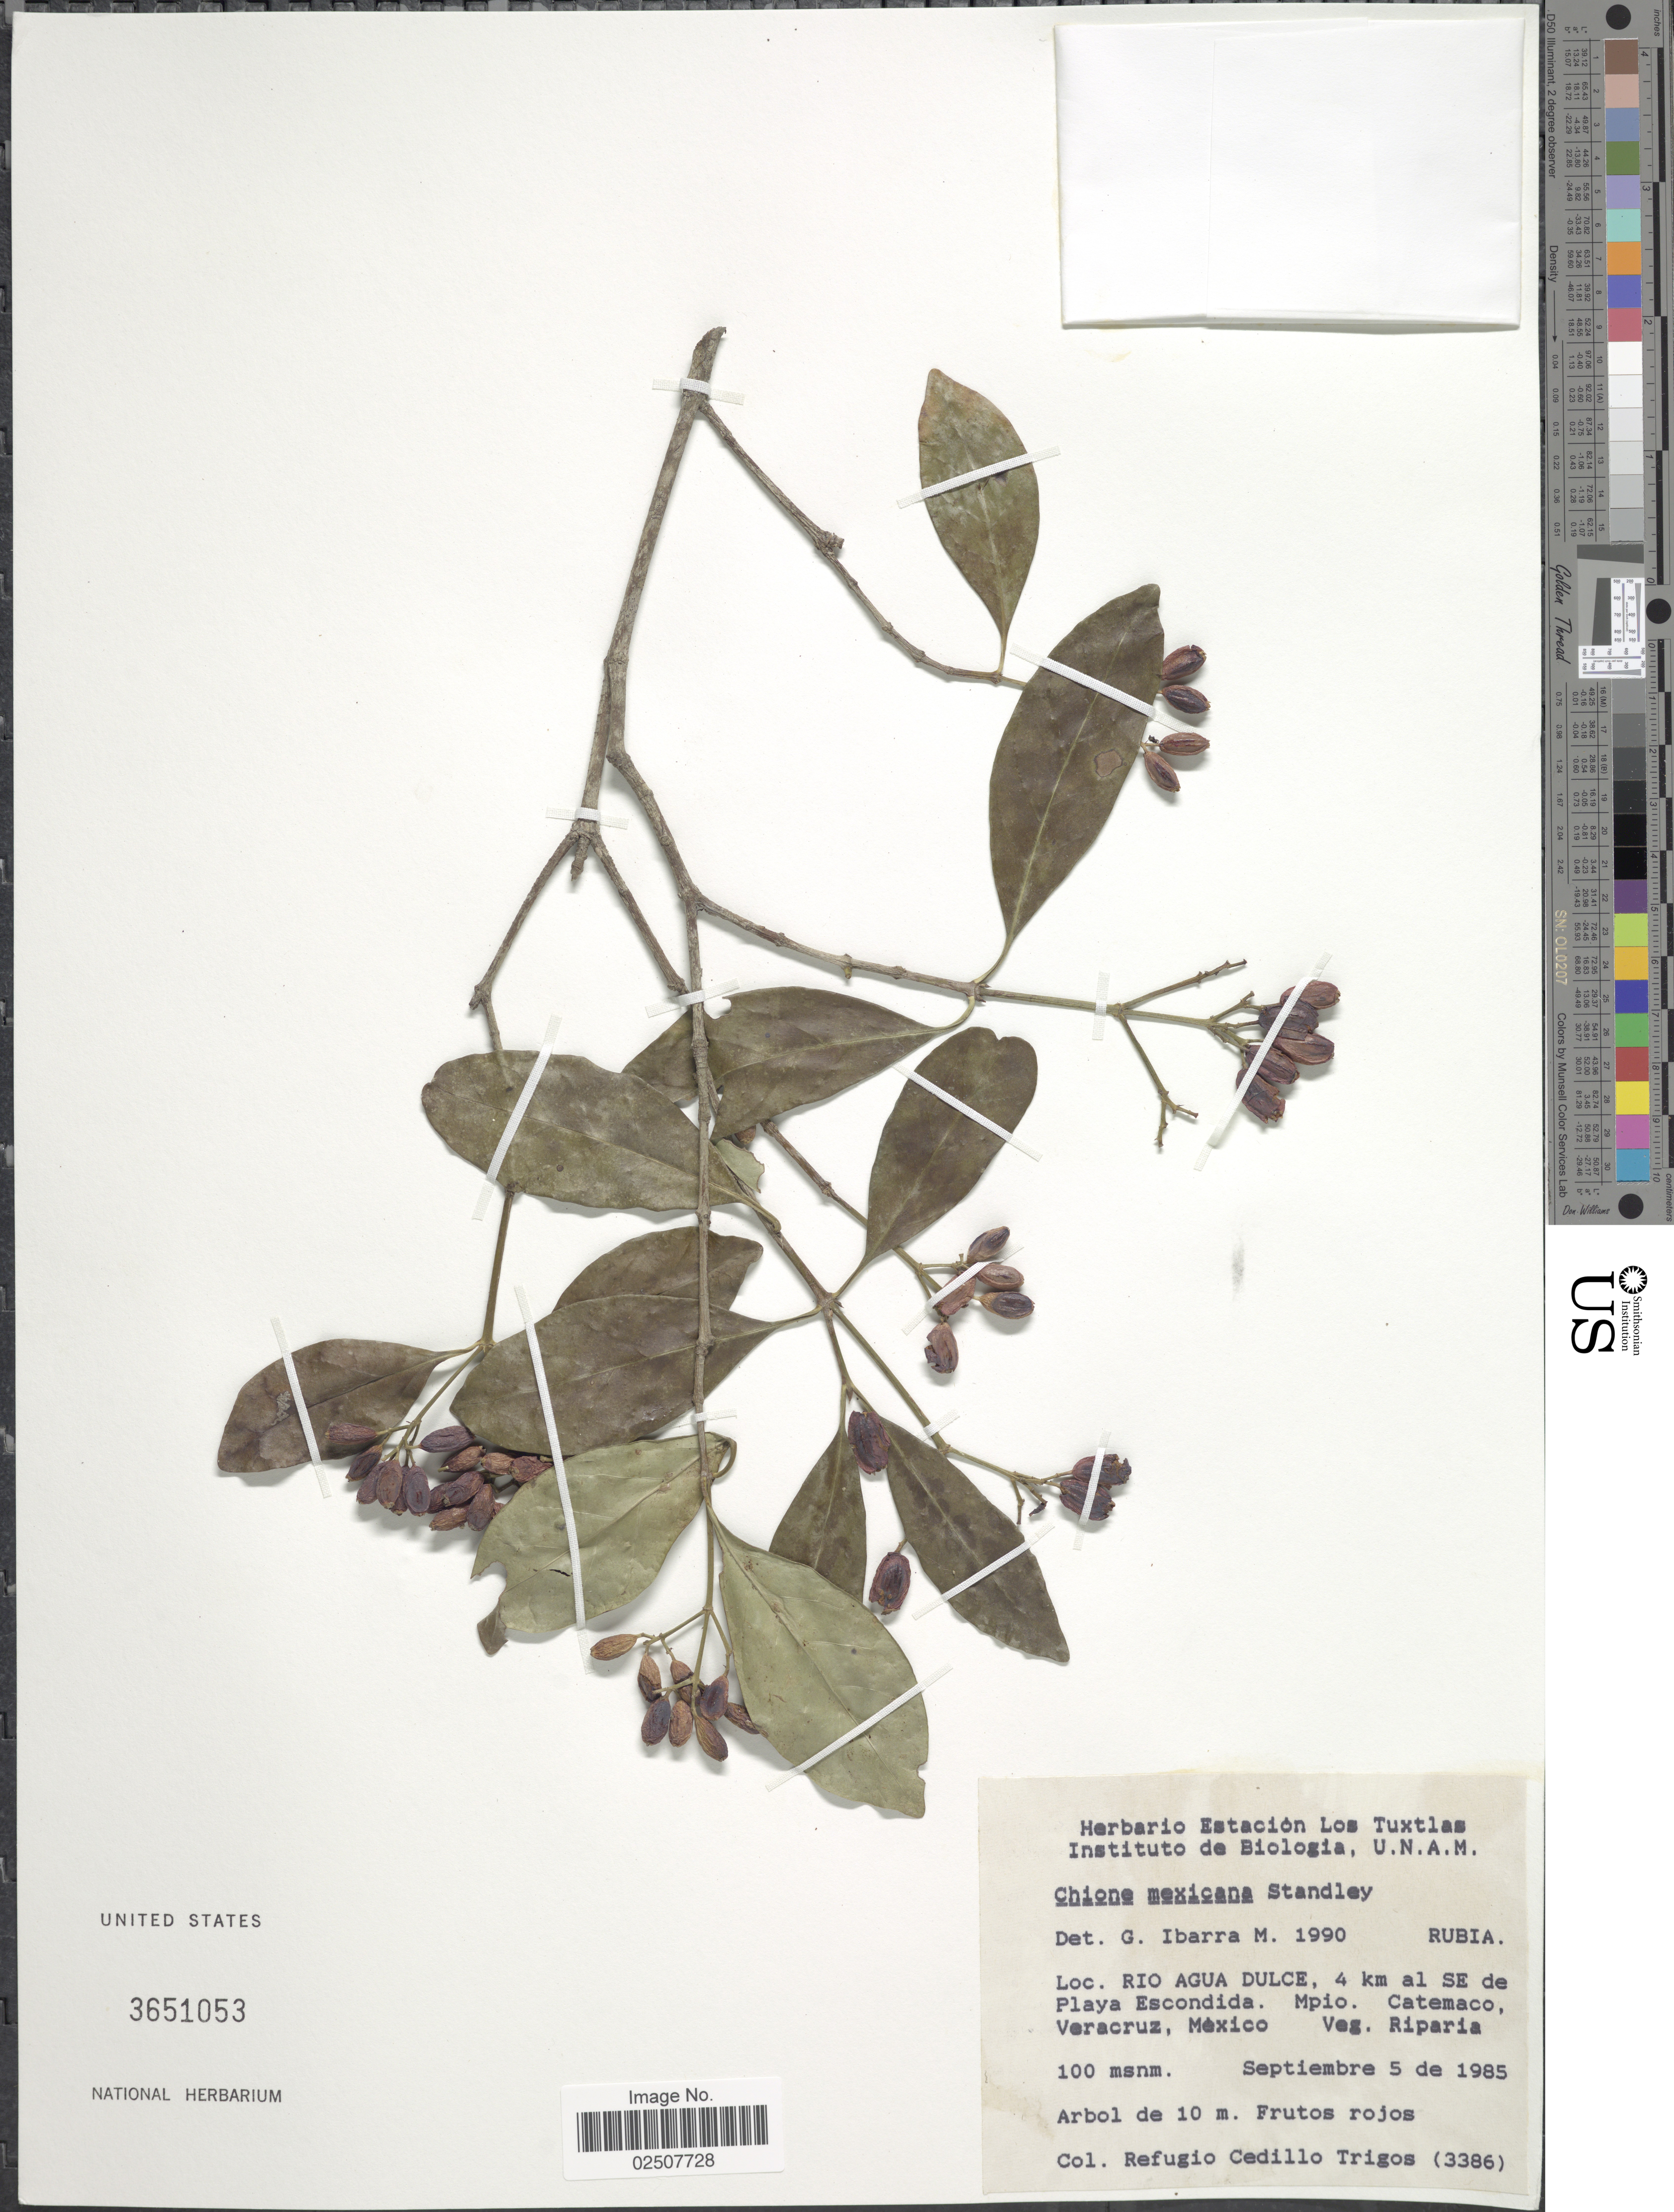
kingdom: Plantae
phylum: Tracheophyta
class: Magnoliopsida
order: Gentianales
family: Rubiaceae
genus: Chione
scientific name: Chione mexicana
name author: Standl.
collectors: R. CedilloT.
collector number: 3386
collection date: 1985-09-05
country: Mexico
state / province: Veracruz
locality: Rio Agua Dulce, 4 km al SE de Playa Escondida. Mpio Catemaco, Veracruz, Veg Riparia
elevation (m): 100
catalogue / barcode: US 3651053